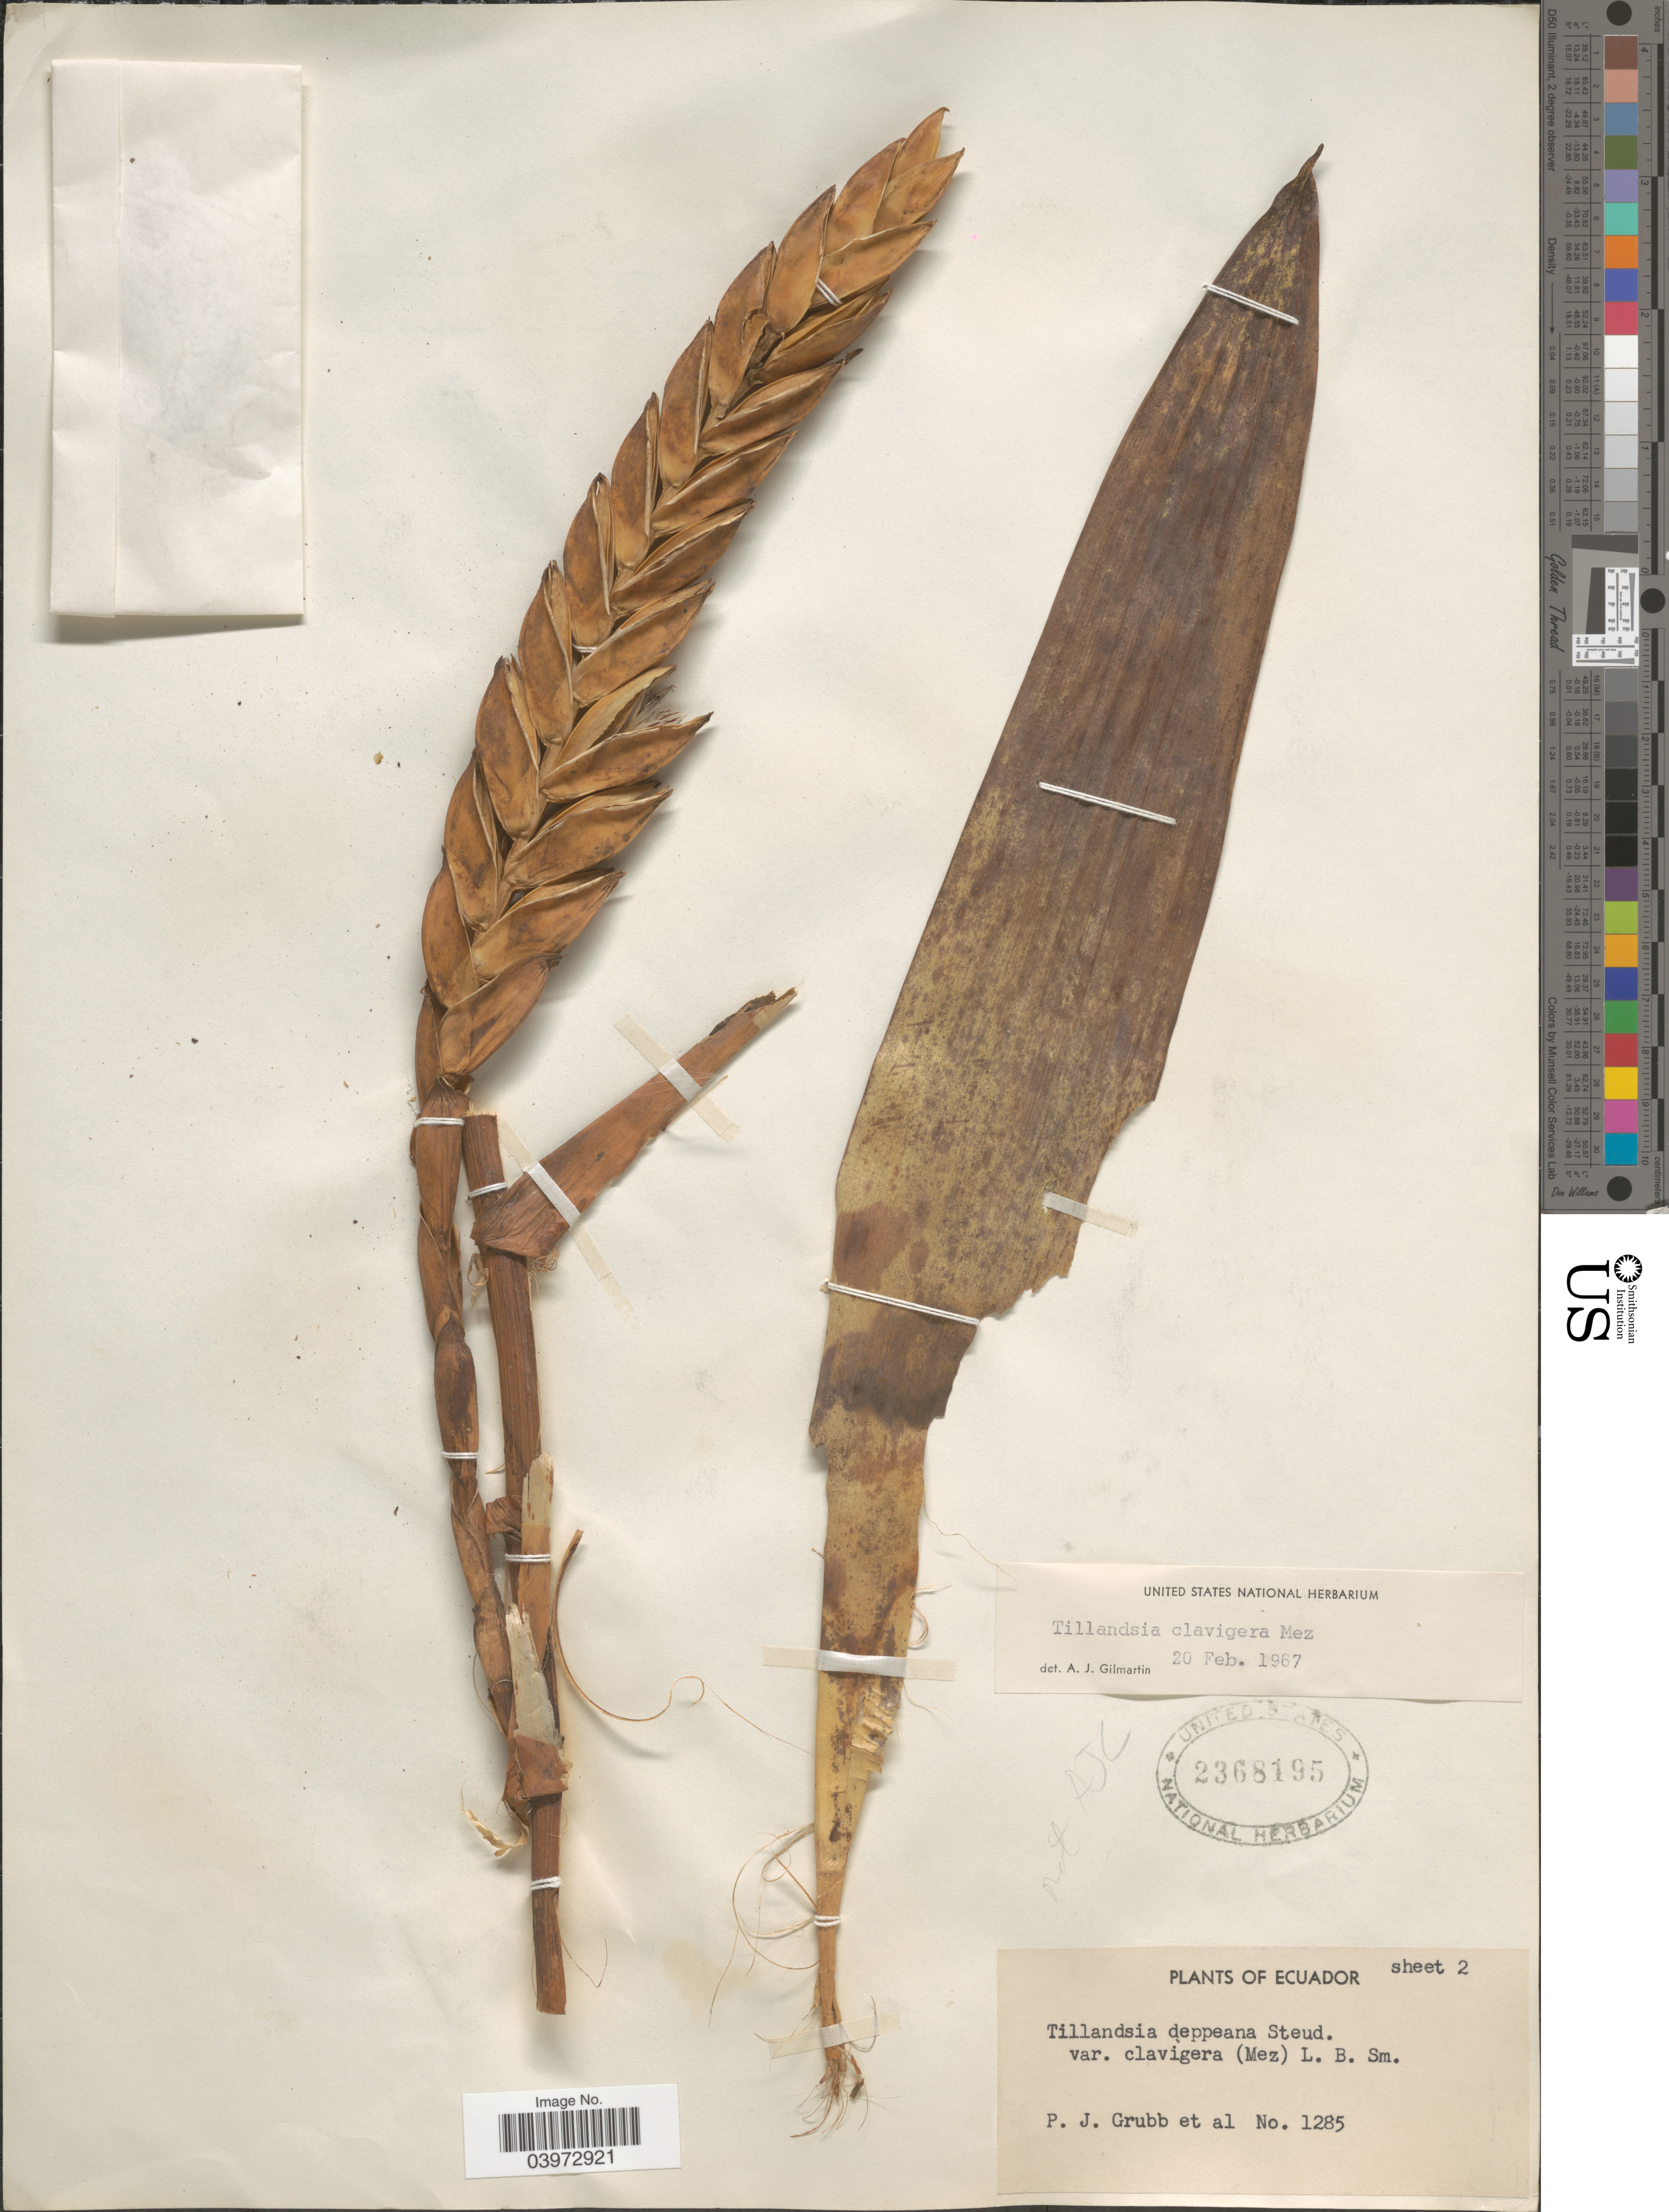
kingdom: Plantae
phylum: Tracheophyta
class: Liliopsida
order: Poales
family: Bromeliaceae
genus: Tillandsia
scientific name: Tillandsia clavigera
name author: Mez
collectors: P. J. Grubb & et al.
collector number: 1285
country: Ecuador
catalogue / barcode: US 2368195